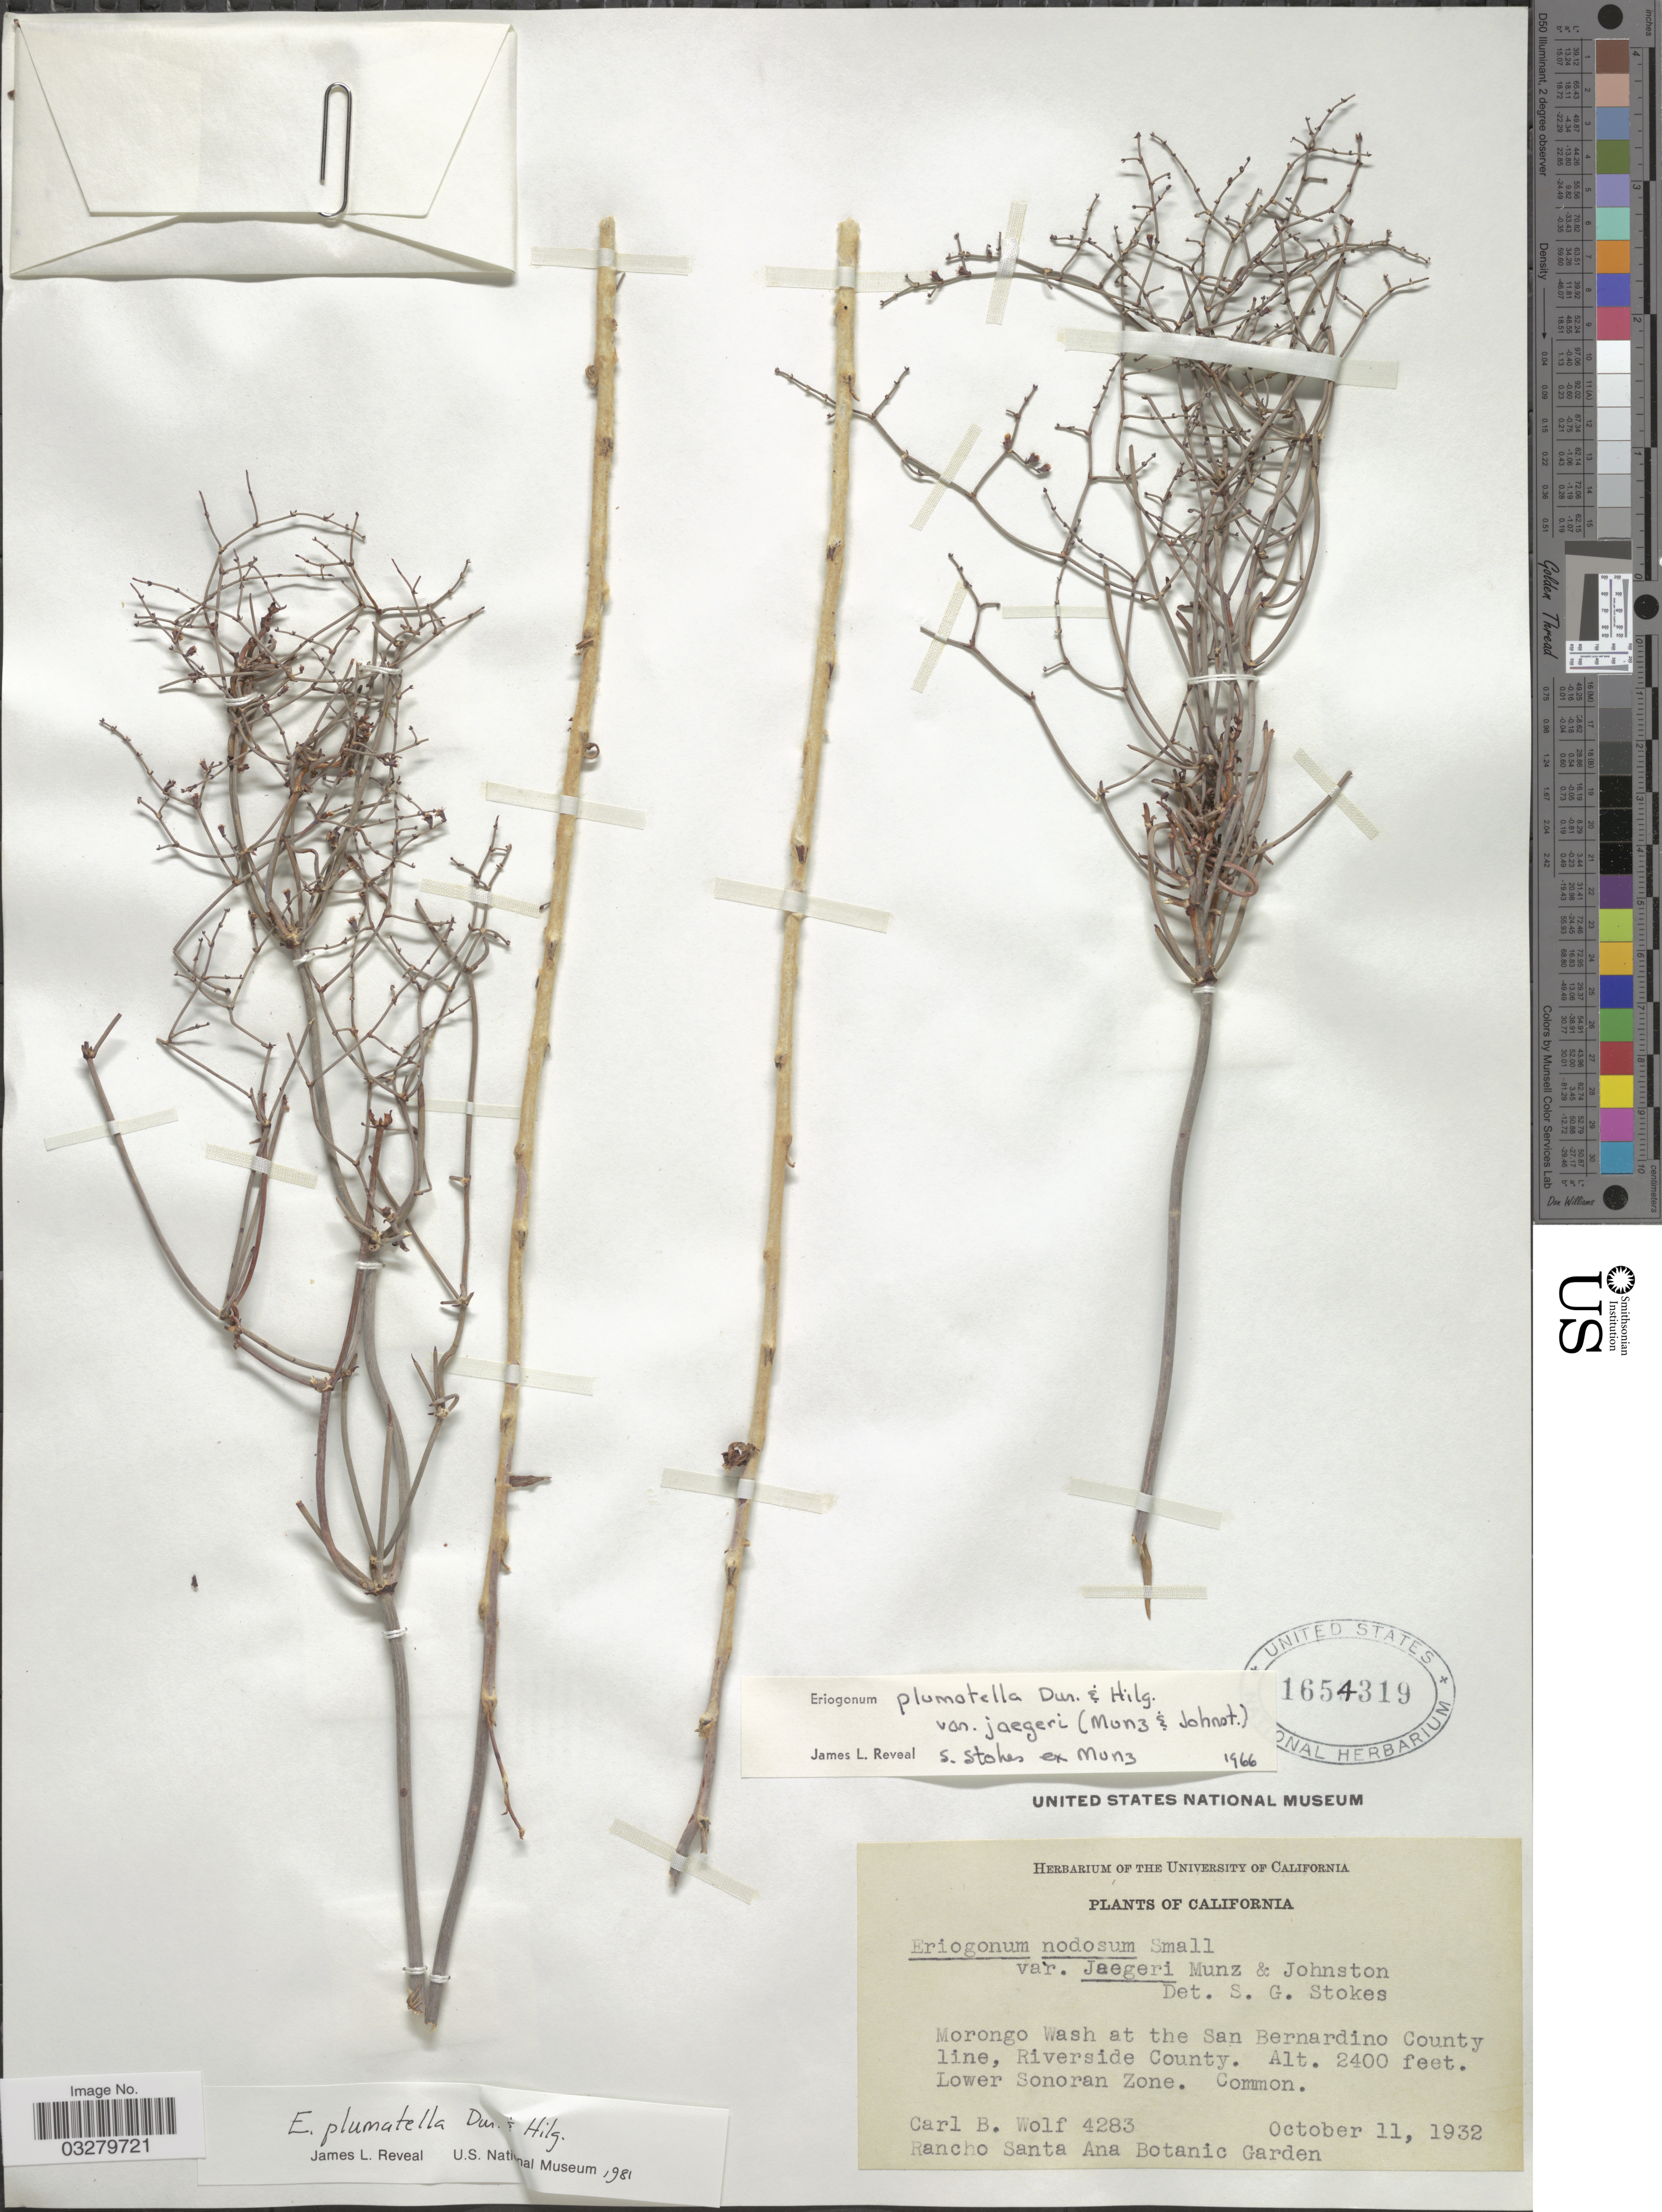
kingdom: Plantae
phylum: Tracheophyta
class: Magnoliopsida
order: Caryophyllales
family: Polygonaceae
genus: Eriogonum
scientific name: Eriogonum plumatella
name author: Durand & Hilg.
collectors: C. B. Wolf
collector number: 4283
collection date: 1932-10-11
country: United States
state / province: California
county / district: San Bernardino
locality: Morongo Wash at the San Bernardino County line, Riverside County. Lower Sonoran Zone.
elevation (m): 732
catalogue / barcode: US 1654319